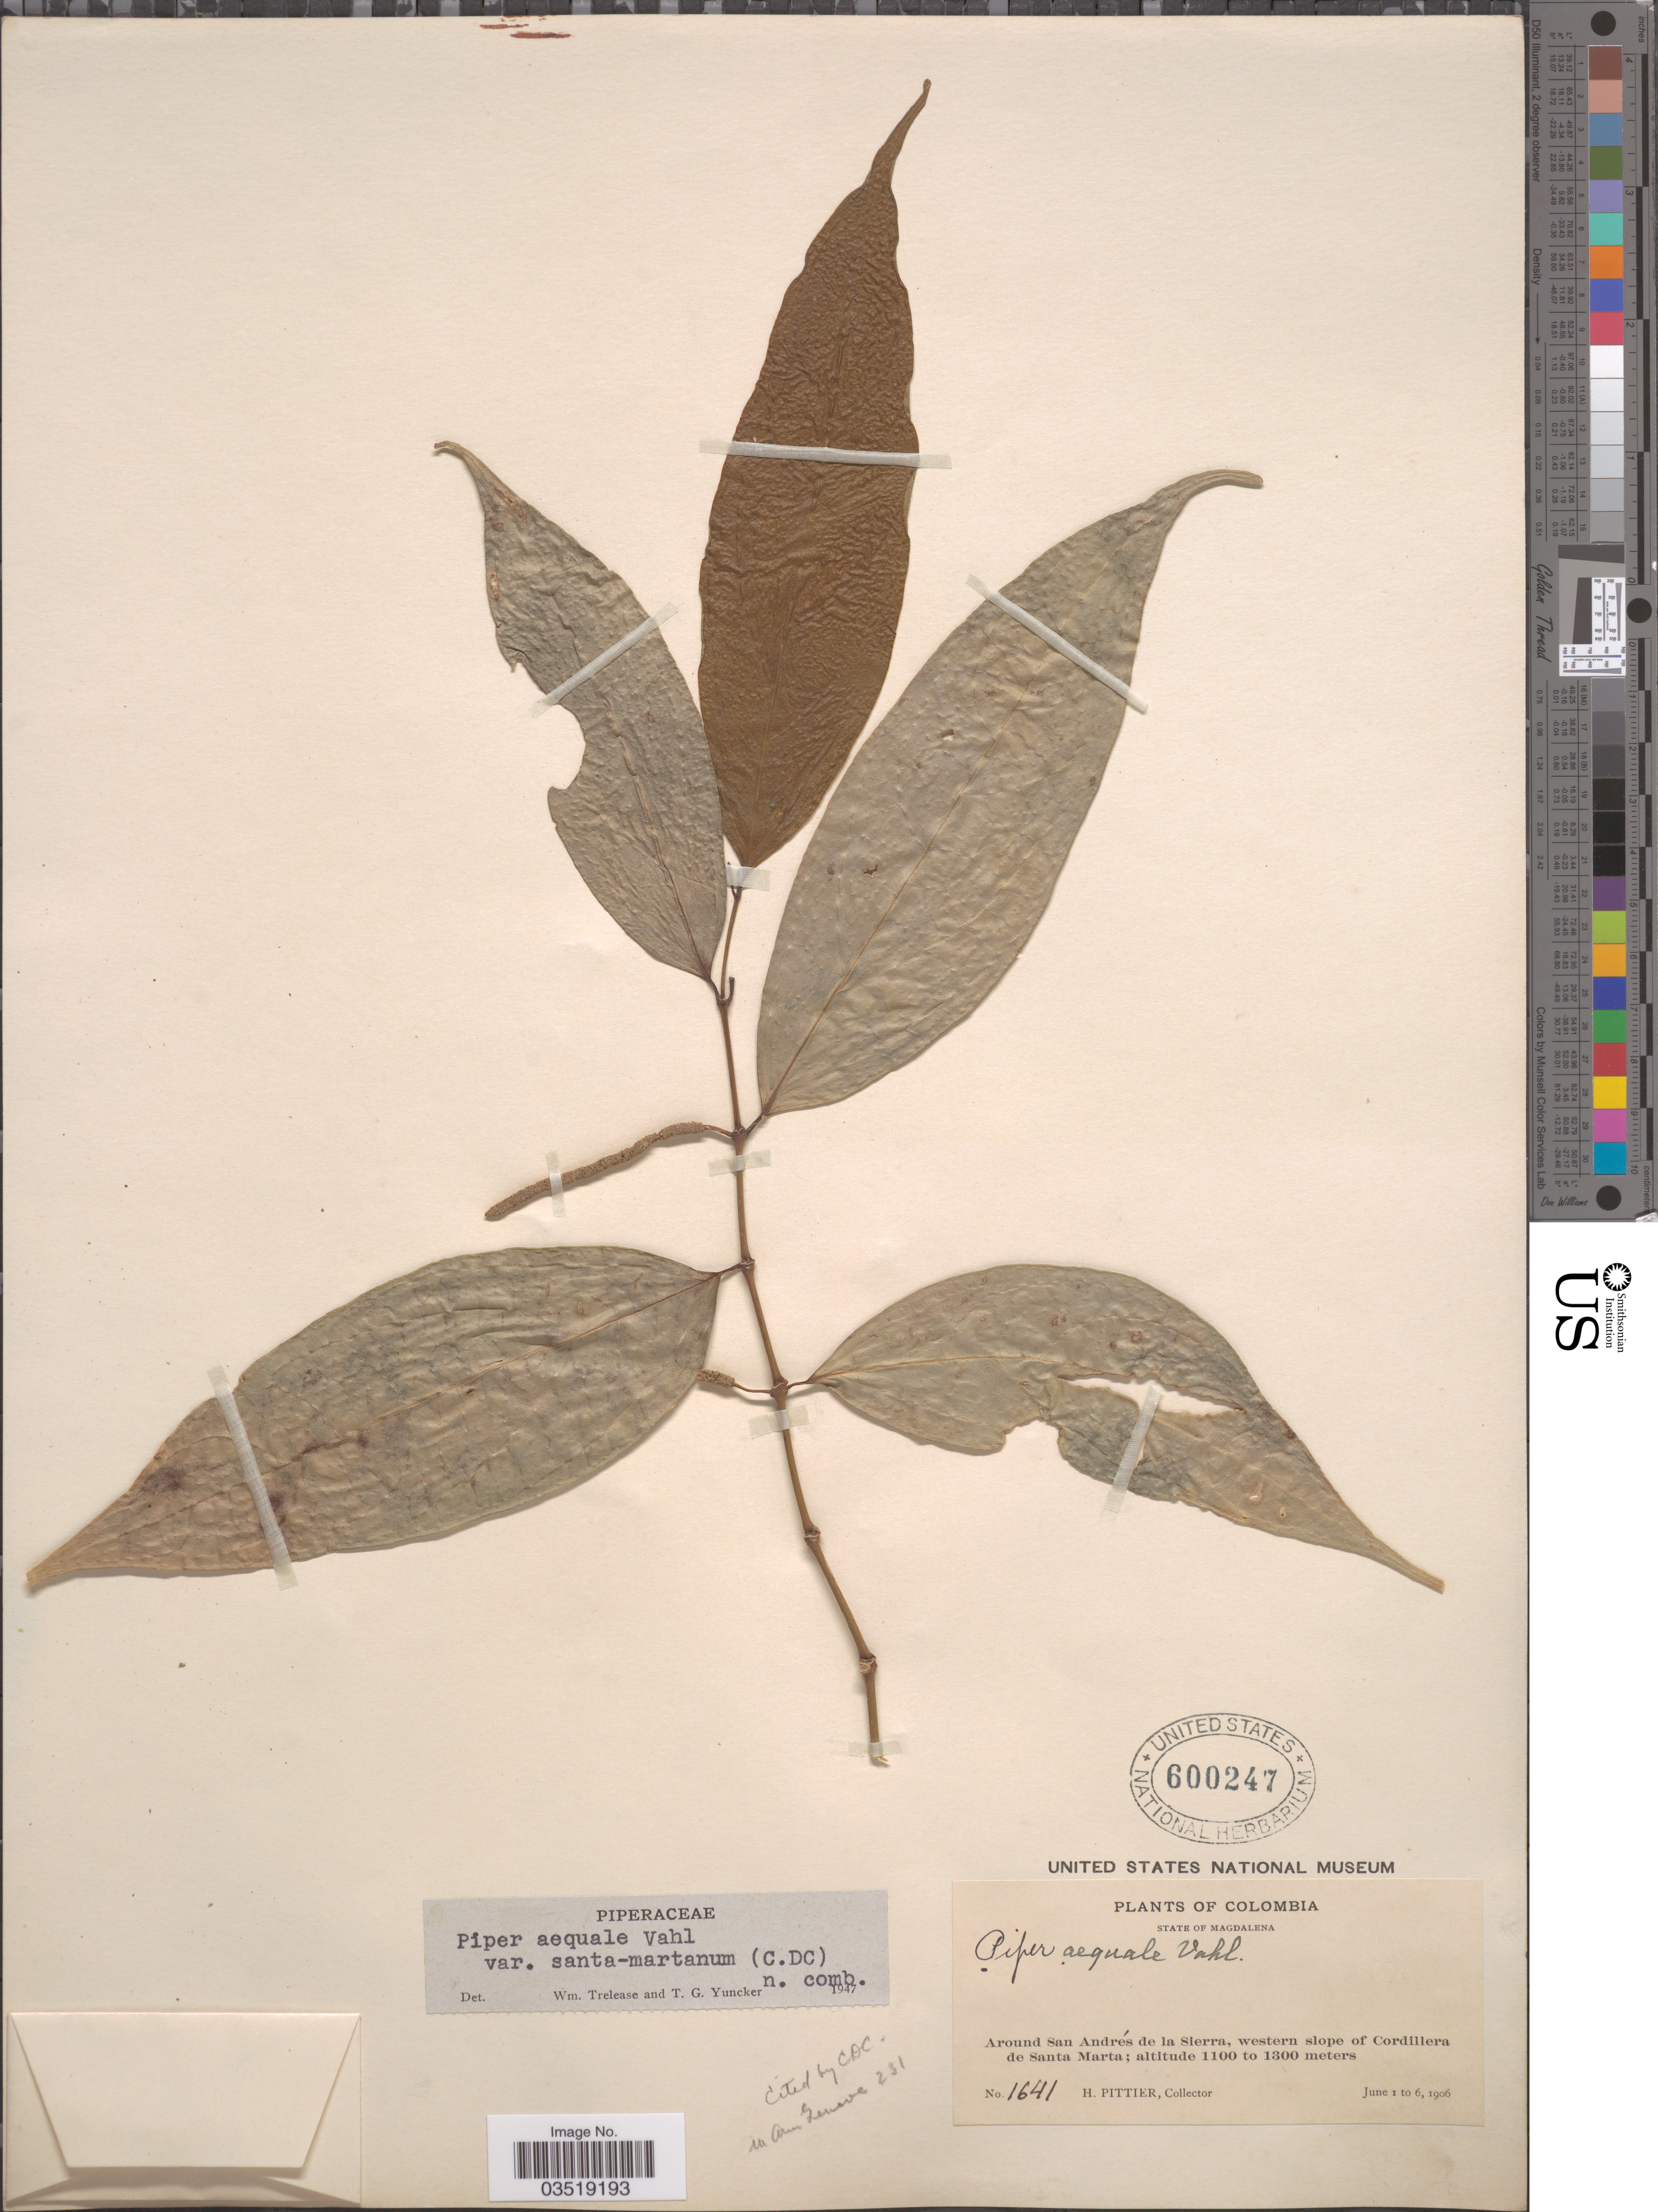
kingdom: Plantae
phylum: Tracheophyta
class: Magnoliopsida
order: Piperales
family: Piperaceae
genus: Piper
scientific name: Piper aequale var. aequale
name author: Vahl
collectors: H. F. Pittier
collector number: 1641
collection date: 1906-06-01/1906-06-06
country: Colombia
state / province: Magdalena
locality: Around San Andrés de la Sierra, western slope of Cordillera de Santa Marta.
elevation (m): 1100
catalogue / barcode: US 600247